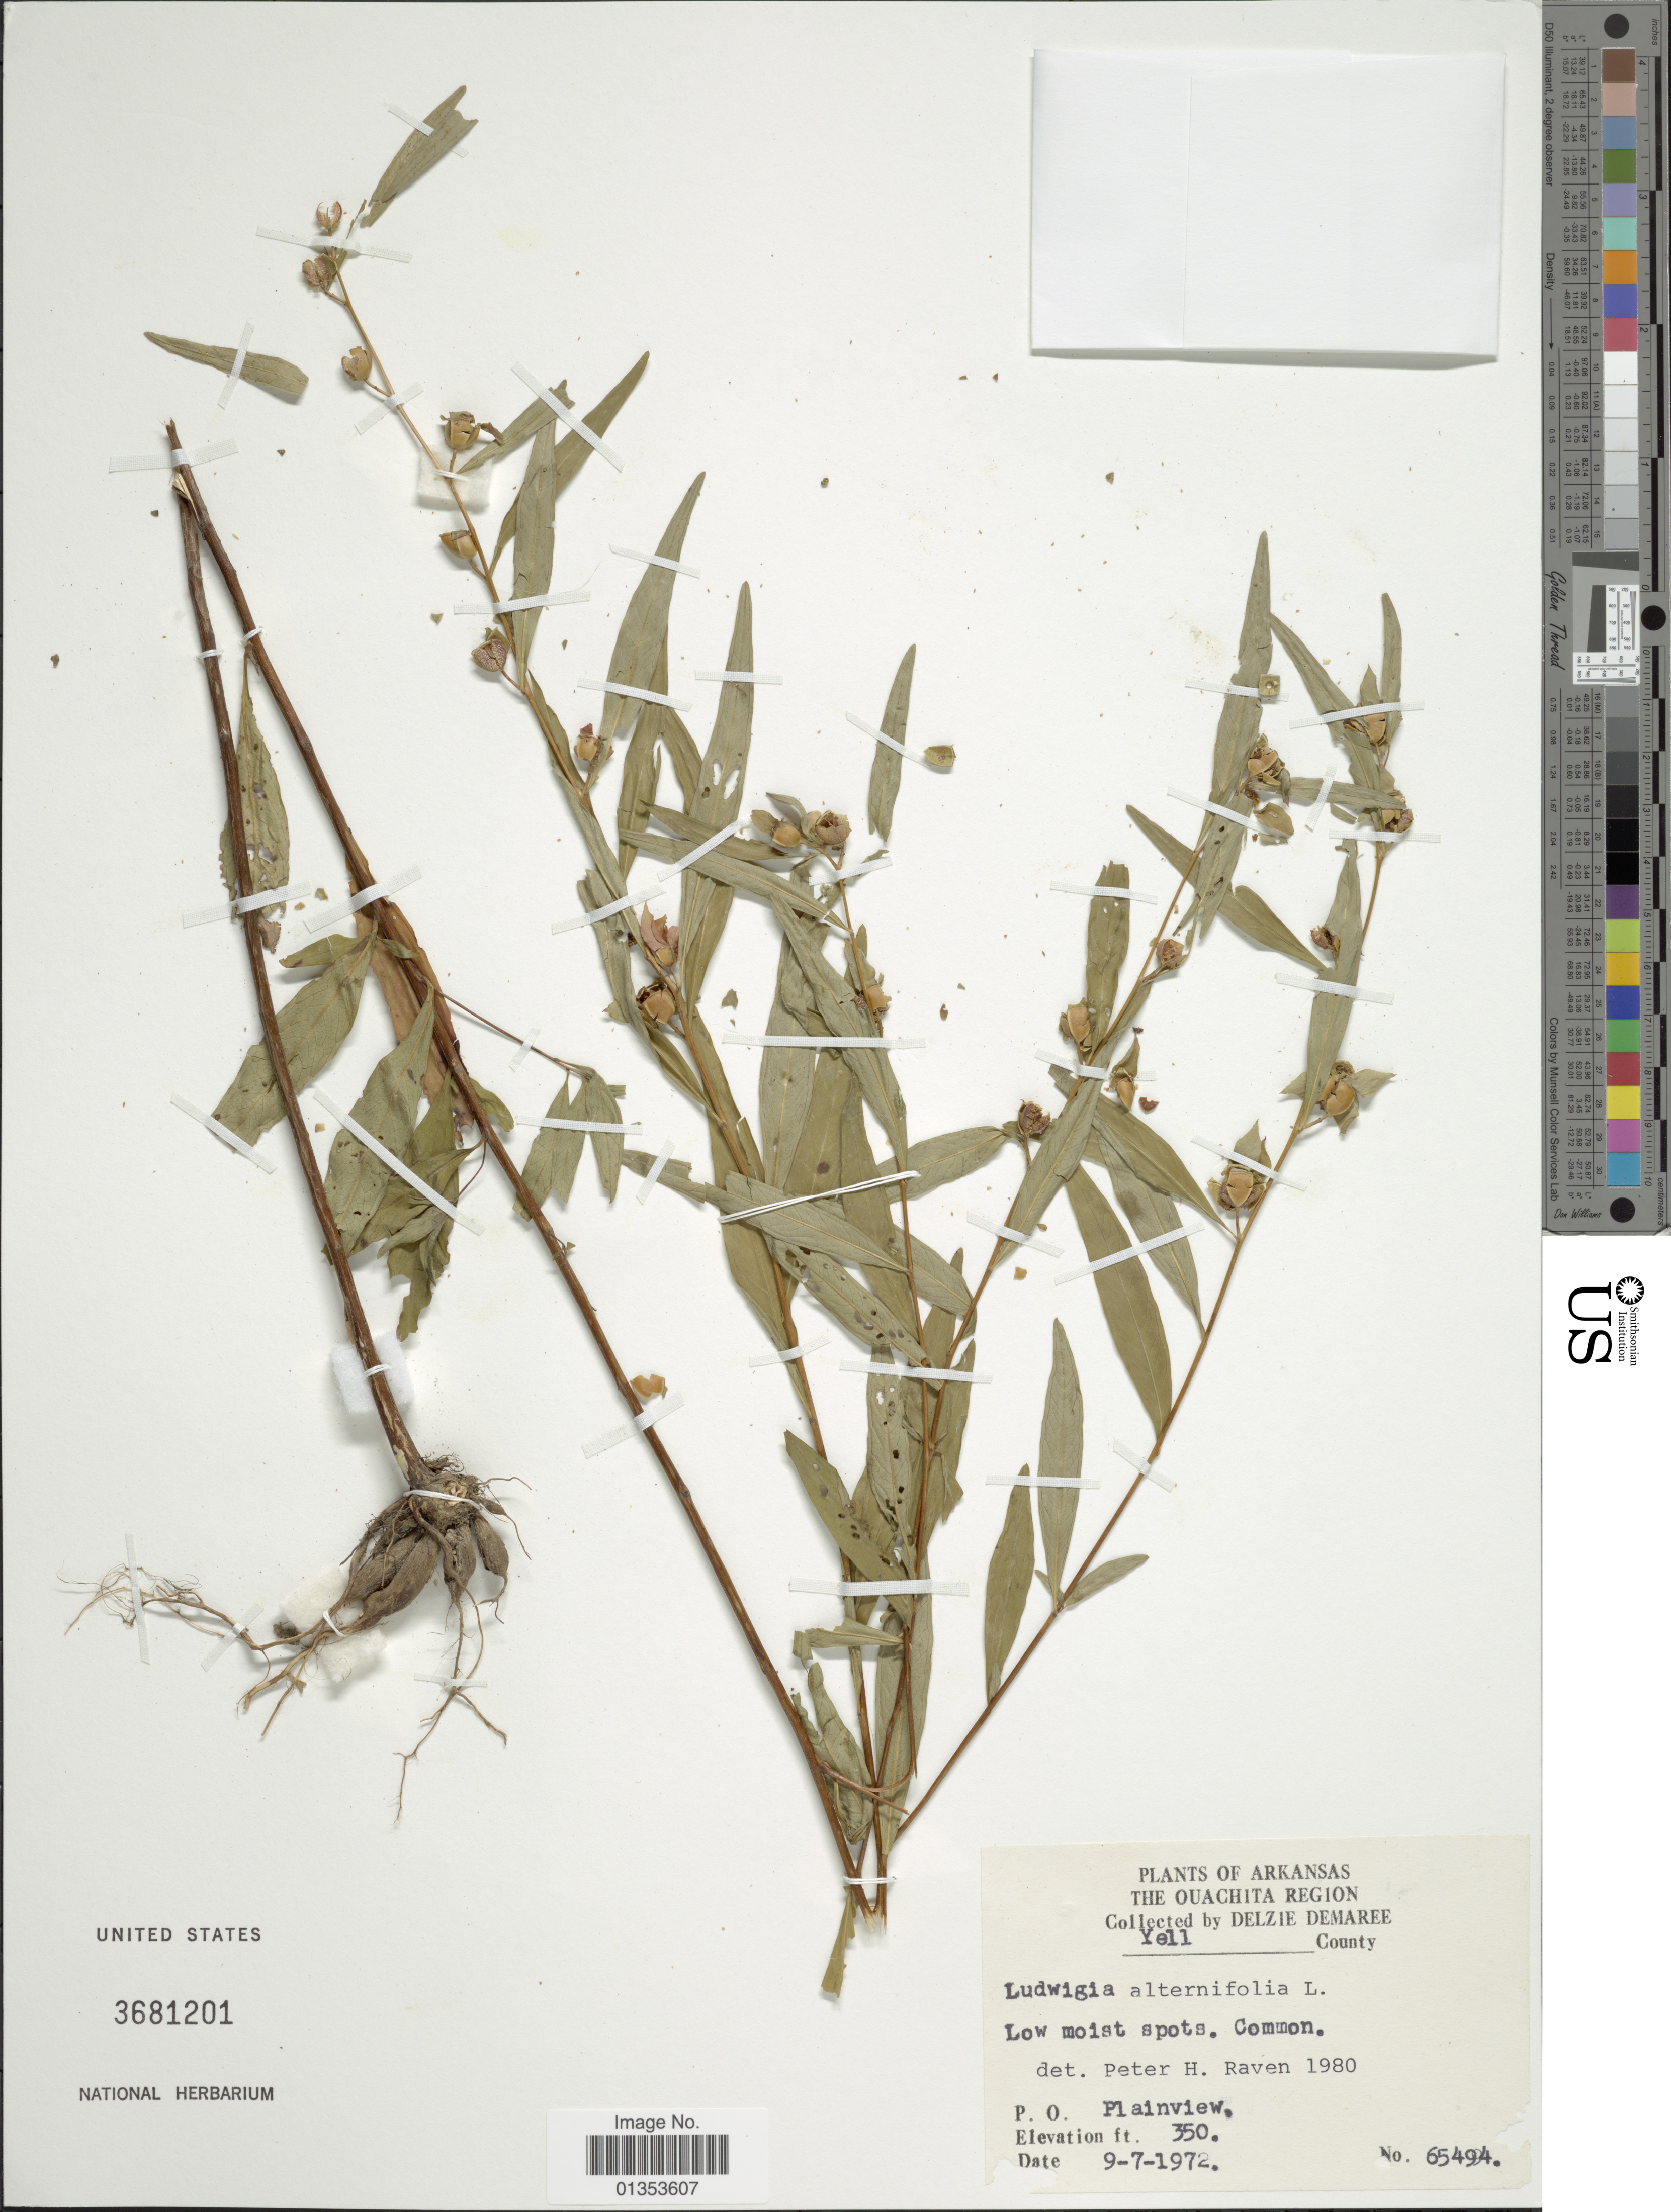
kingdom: Plantae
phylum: Tracheophyta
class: Magnoliopsida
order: Myrtales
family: Onagraceae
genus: Ludwigia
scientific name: Ludwigia alternifolia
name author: L.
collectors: D. Demaree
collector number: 65494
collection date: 1972-09-07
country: United States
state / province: Arkansas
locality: The Ouachita Region, Yell County, P. O. Plainview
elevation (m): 107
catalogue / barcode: US 3681201